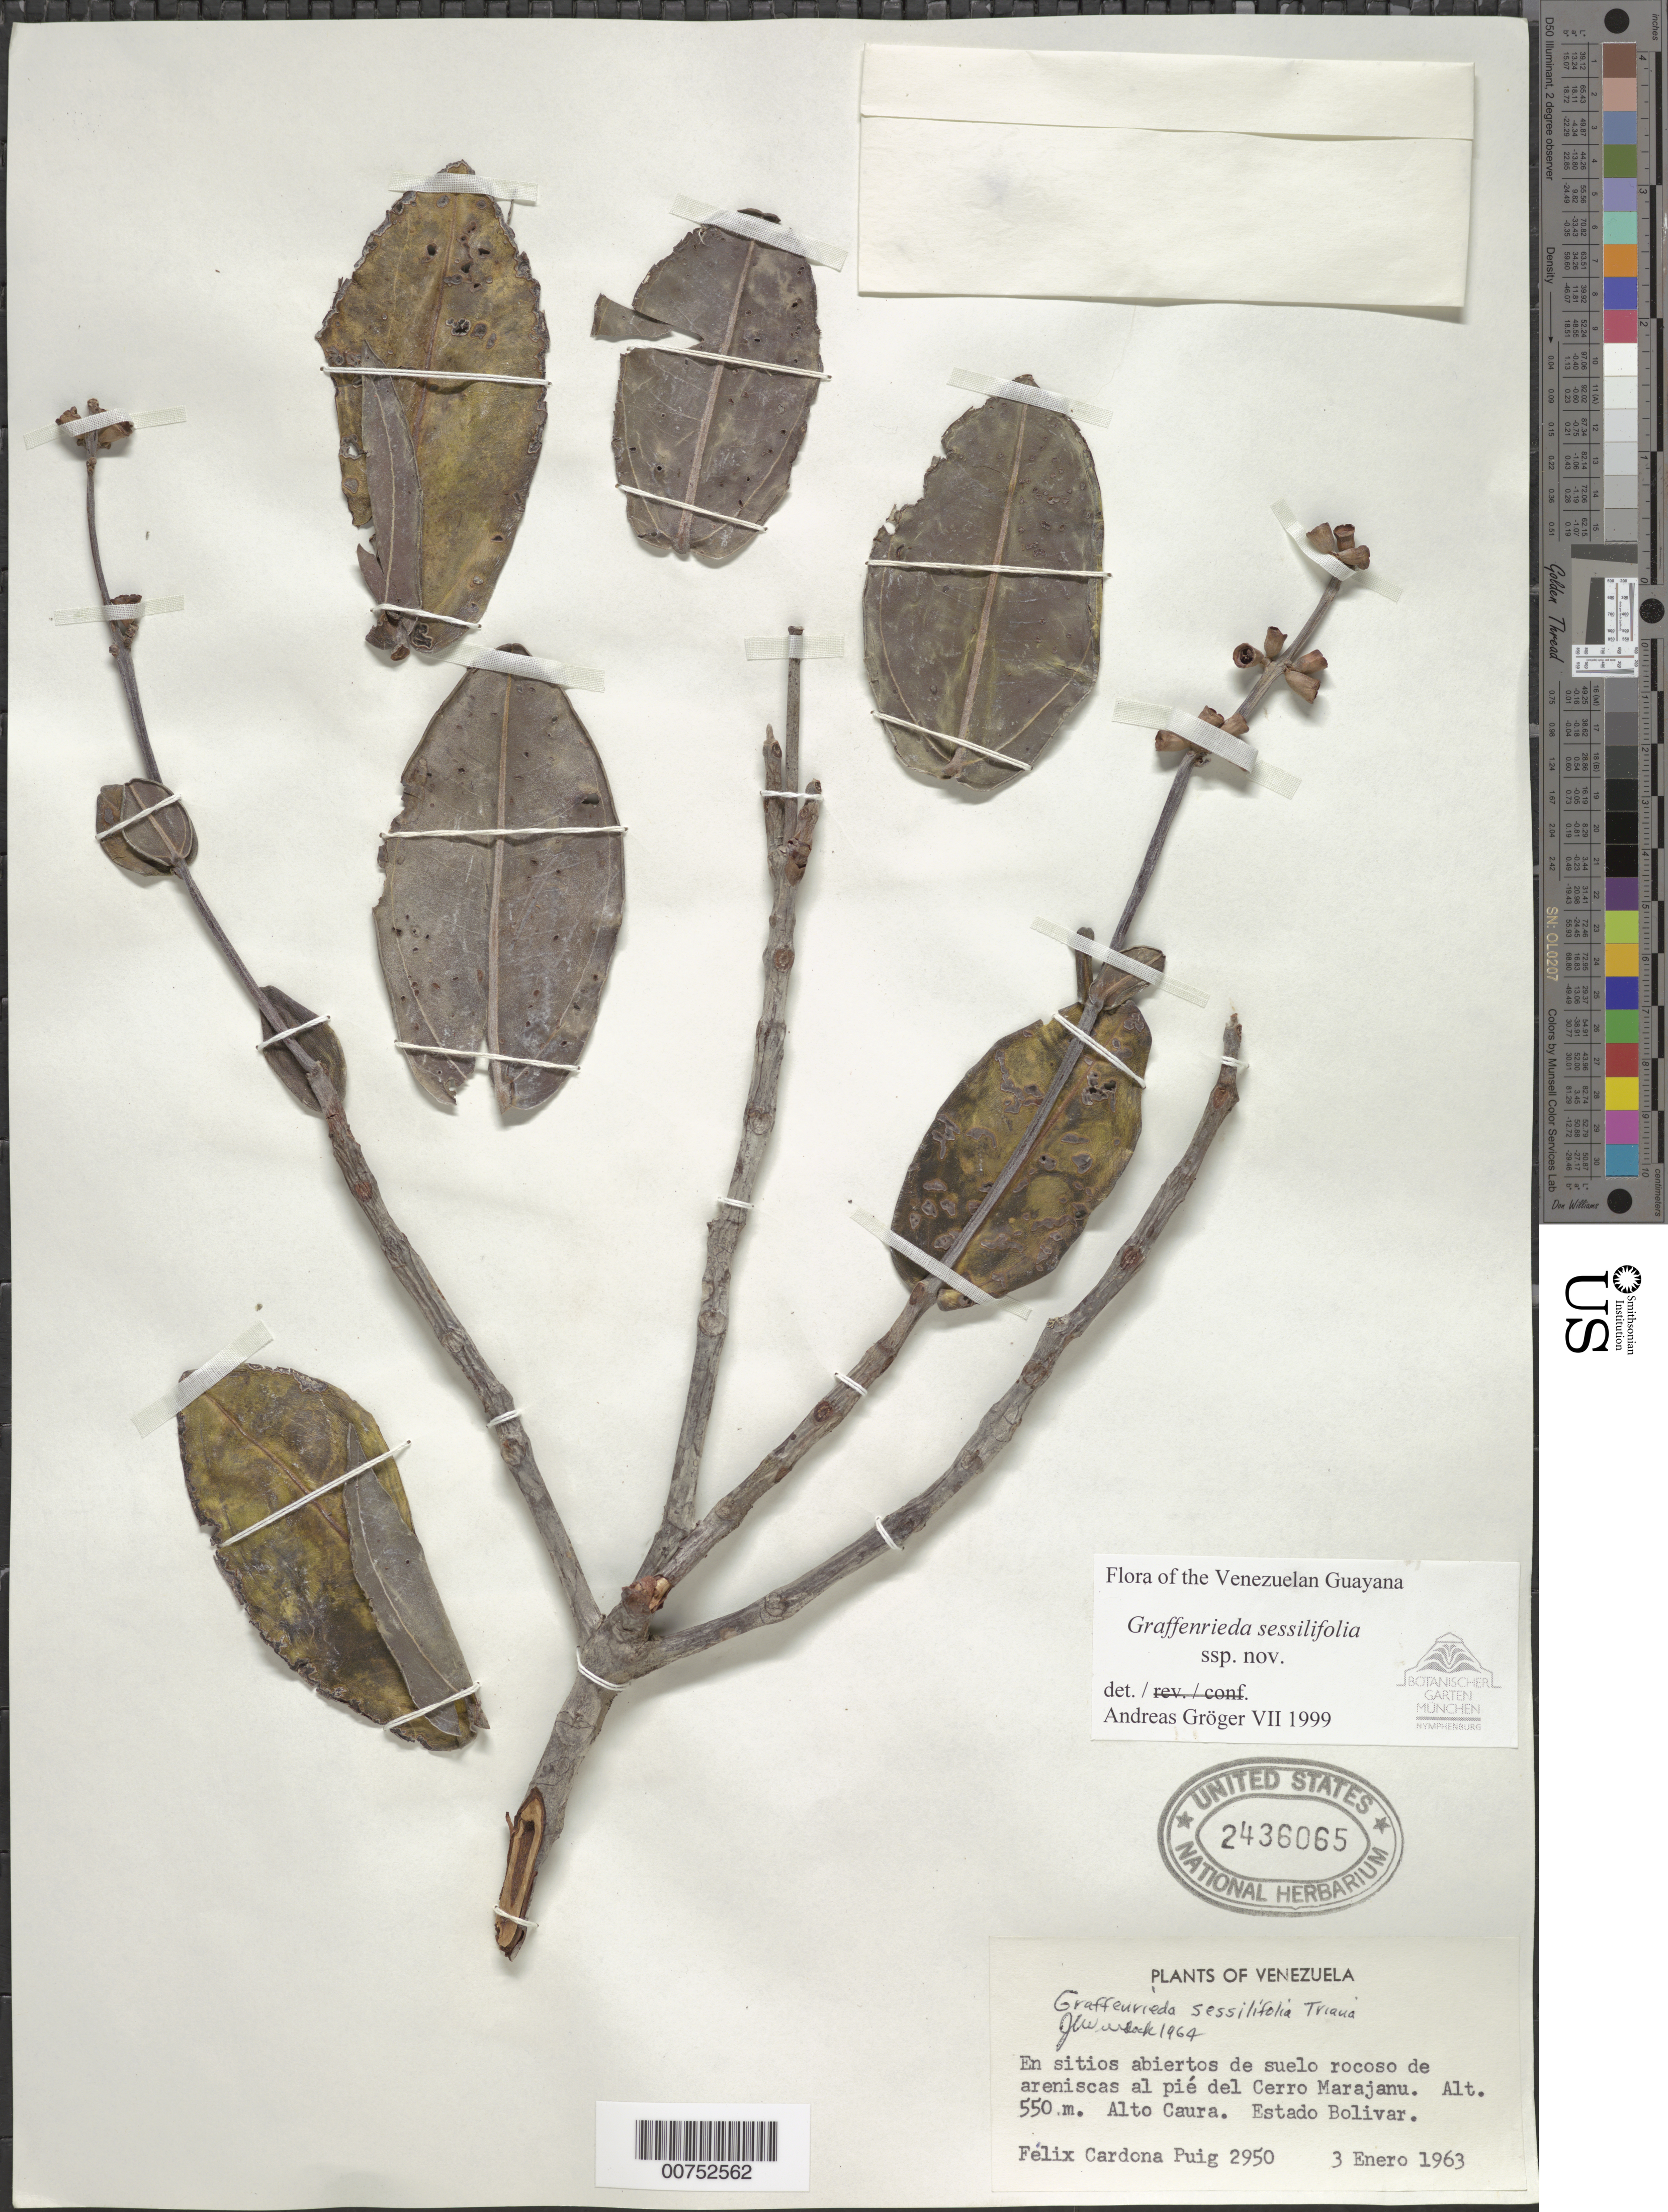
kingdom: Plantae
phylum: Tracheophyta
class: Magnoliopsida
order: Myrtales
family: Melastomataceae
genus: Graffenrieda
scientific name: Graffenrieda sessilifolia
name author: Triana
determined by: Gröger, A.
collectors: F. Cardona Puig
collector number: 2950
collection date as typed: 3-Jan-63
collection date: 1963-01-03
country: Venezuela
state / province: Bolívar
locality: Cerro Marajunu, alto Caura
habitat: Sitios abiertos de suelo rocoso de areniscas al pié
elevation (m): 550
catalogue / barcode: US 2436065